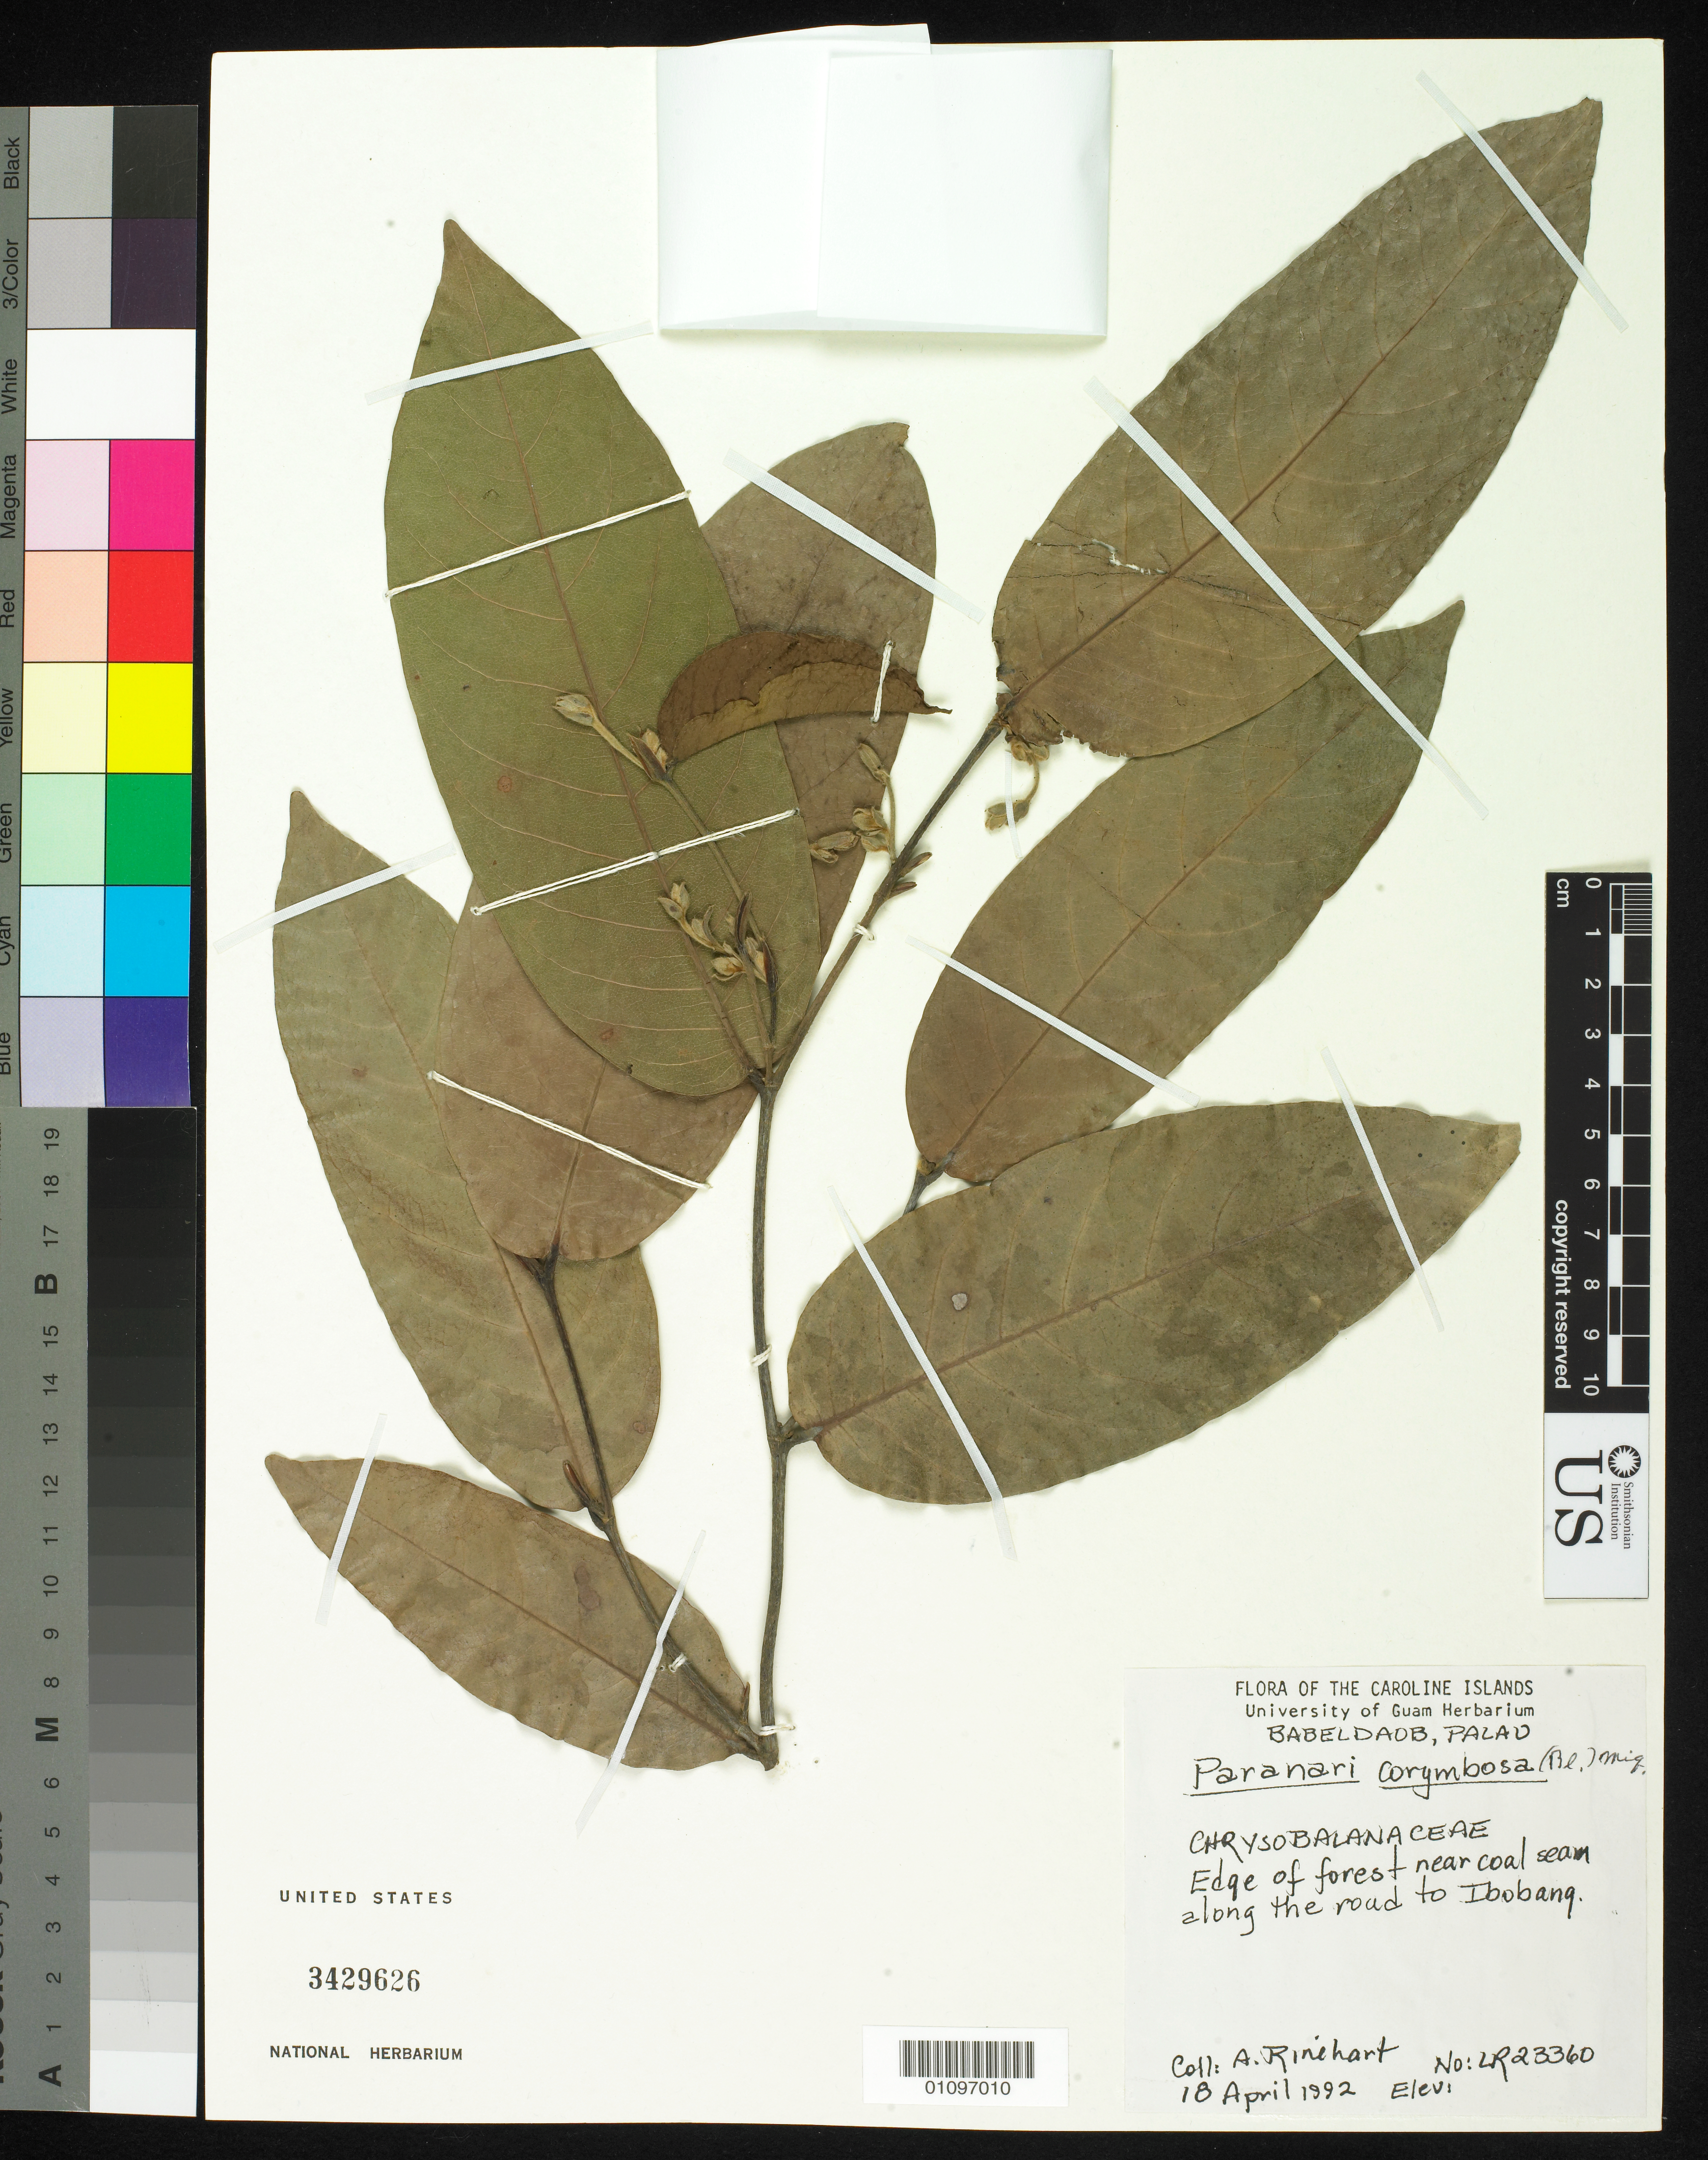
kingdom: Plantae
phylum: Tracheophyta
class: Magnoliopsida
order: Malpighiales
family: Chrysobalanaceae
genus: Parinari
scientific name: Parinari corymbosa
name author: (Blume) Miq.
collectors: A. Rinehart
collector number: LR23360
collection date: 1992-04-18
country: Palau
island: Babeldaob [Babelthuap]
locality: Along the road to Ibobang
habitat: Edge of Forest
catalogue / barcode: US 3429626